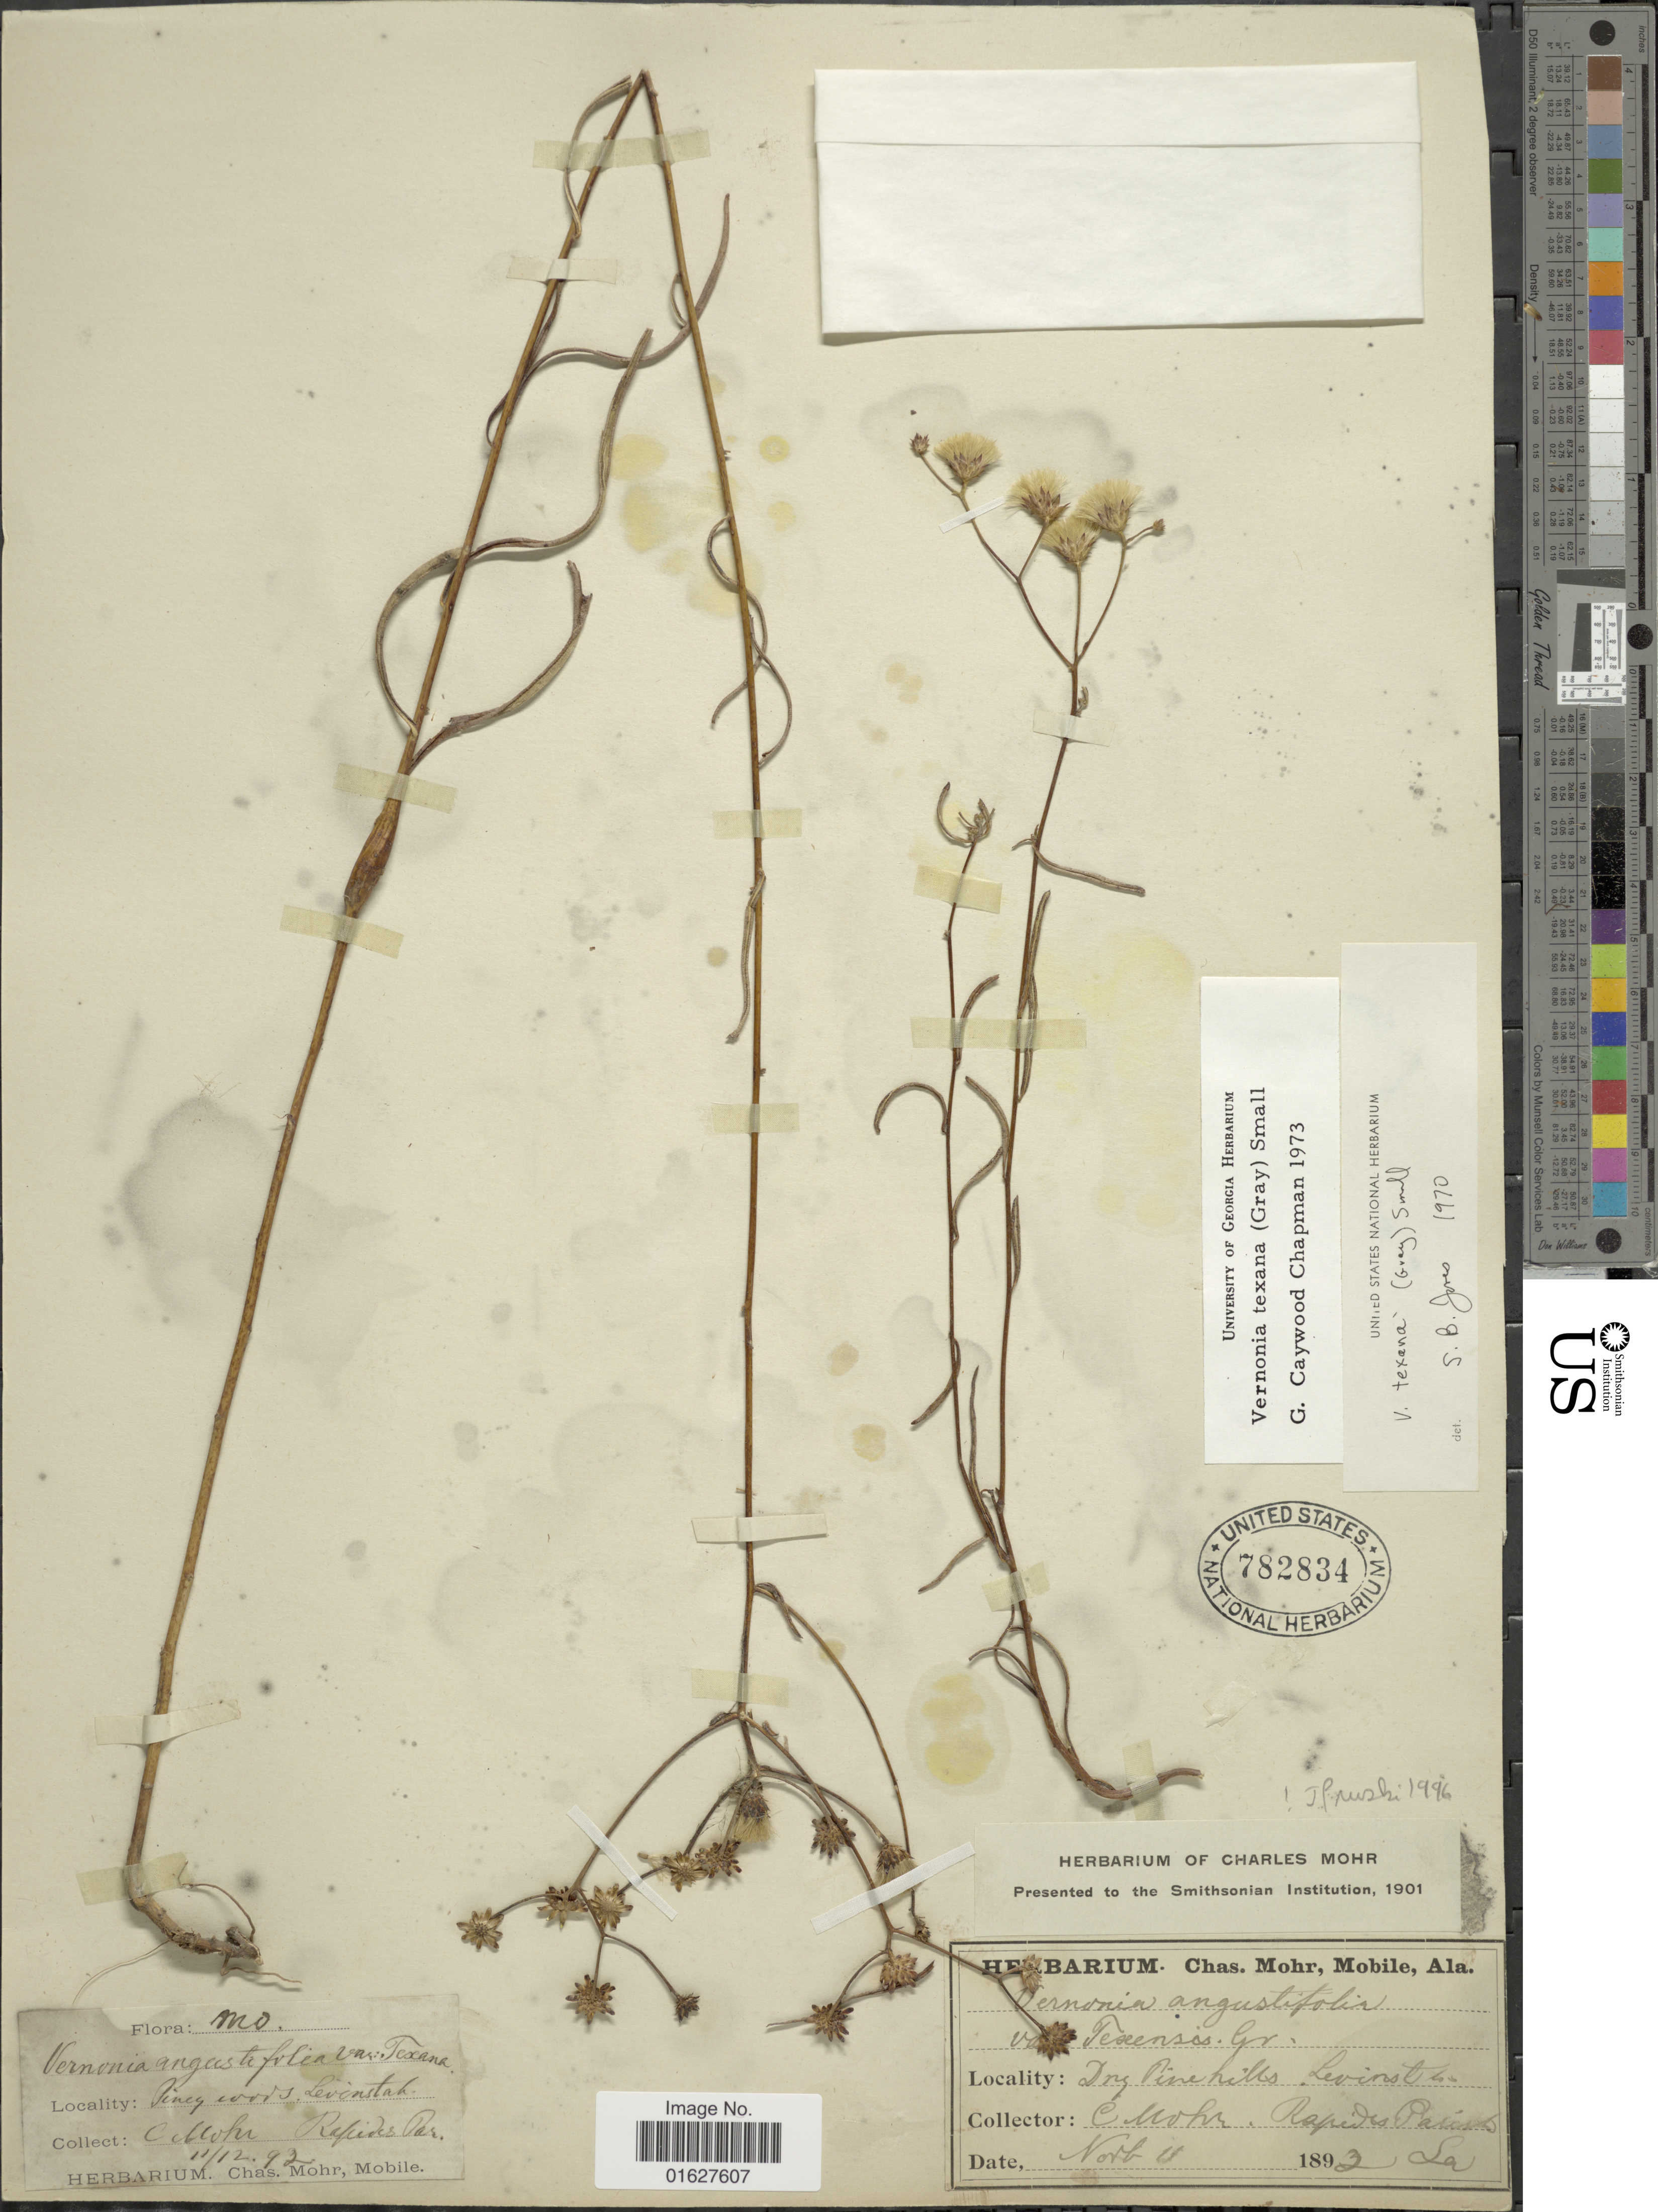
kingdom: Plantae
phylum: Tracheophyta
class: Magnoliopsida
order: Asterales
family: Asteraceae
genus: Vernonia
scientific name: Vernonia texana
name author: (A. Gray) Small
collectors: Mohr, C. T. (herbarium)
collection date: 1892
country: United States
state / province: Louisiana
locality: Dry pine hills, Levinston. Rapids Pasture.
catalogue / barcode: US 782834